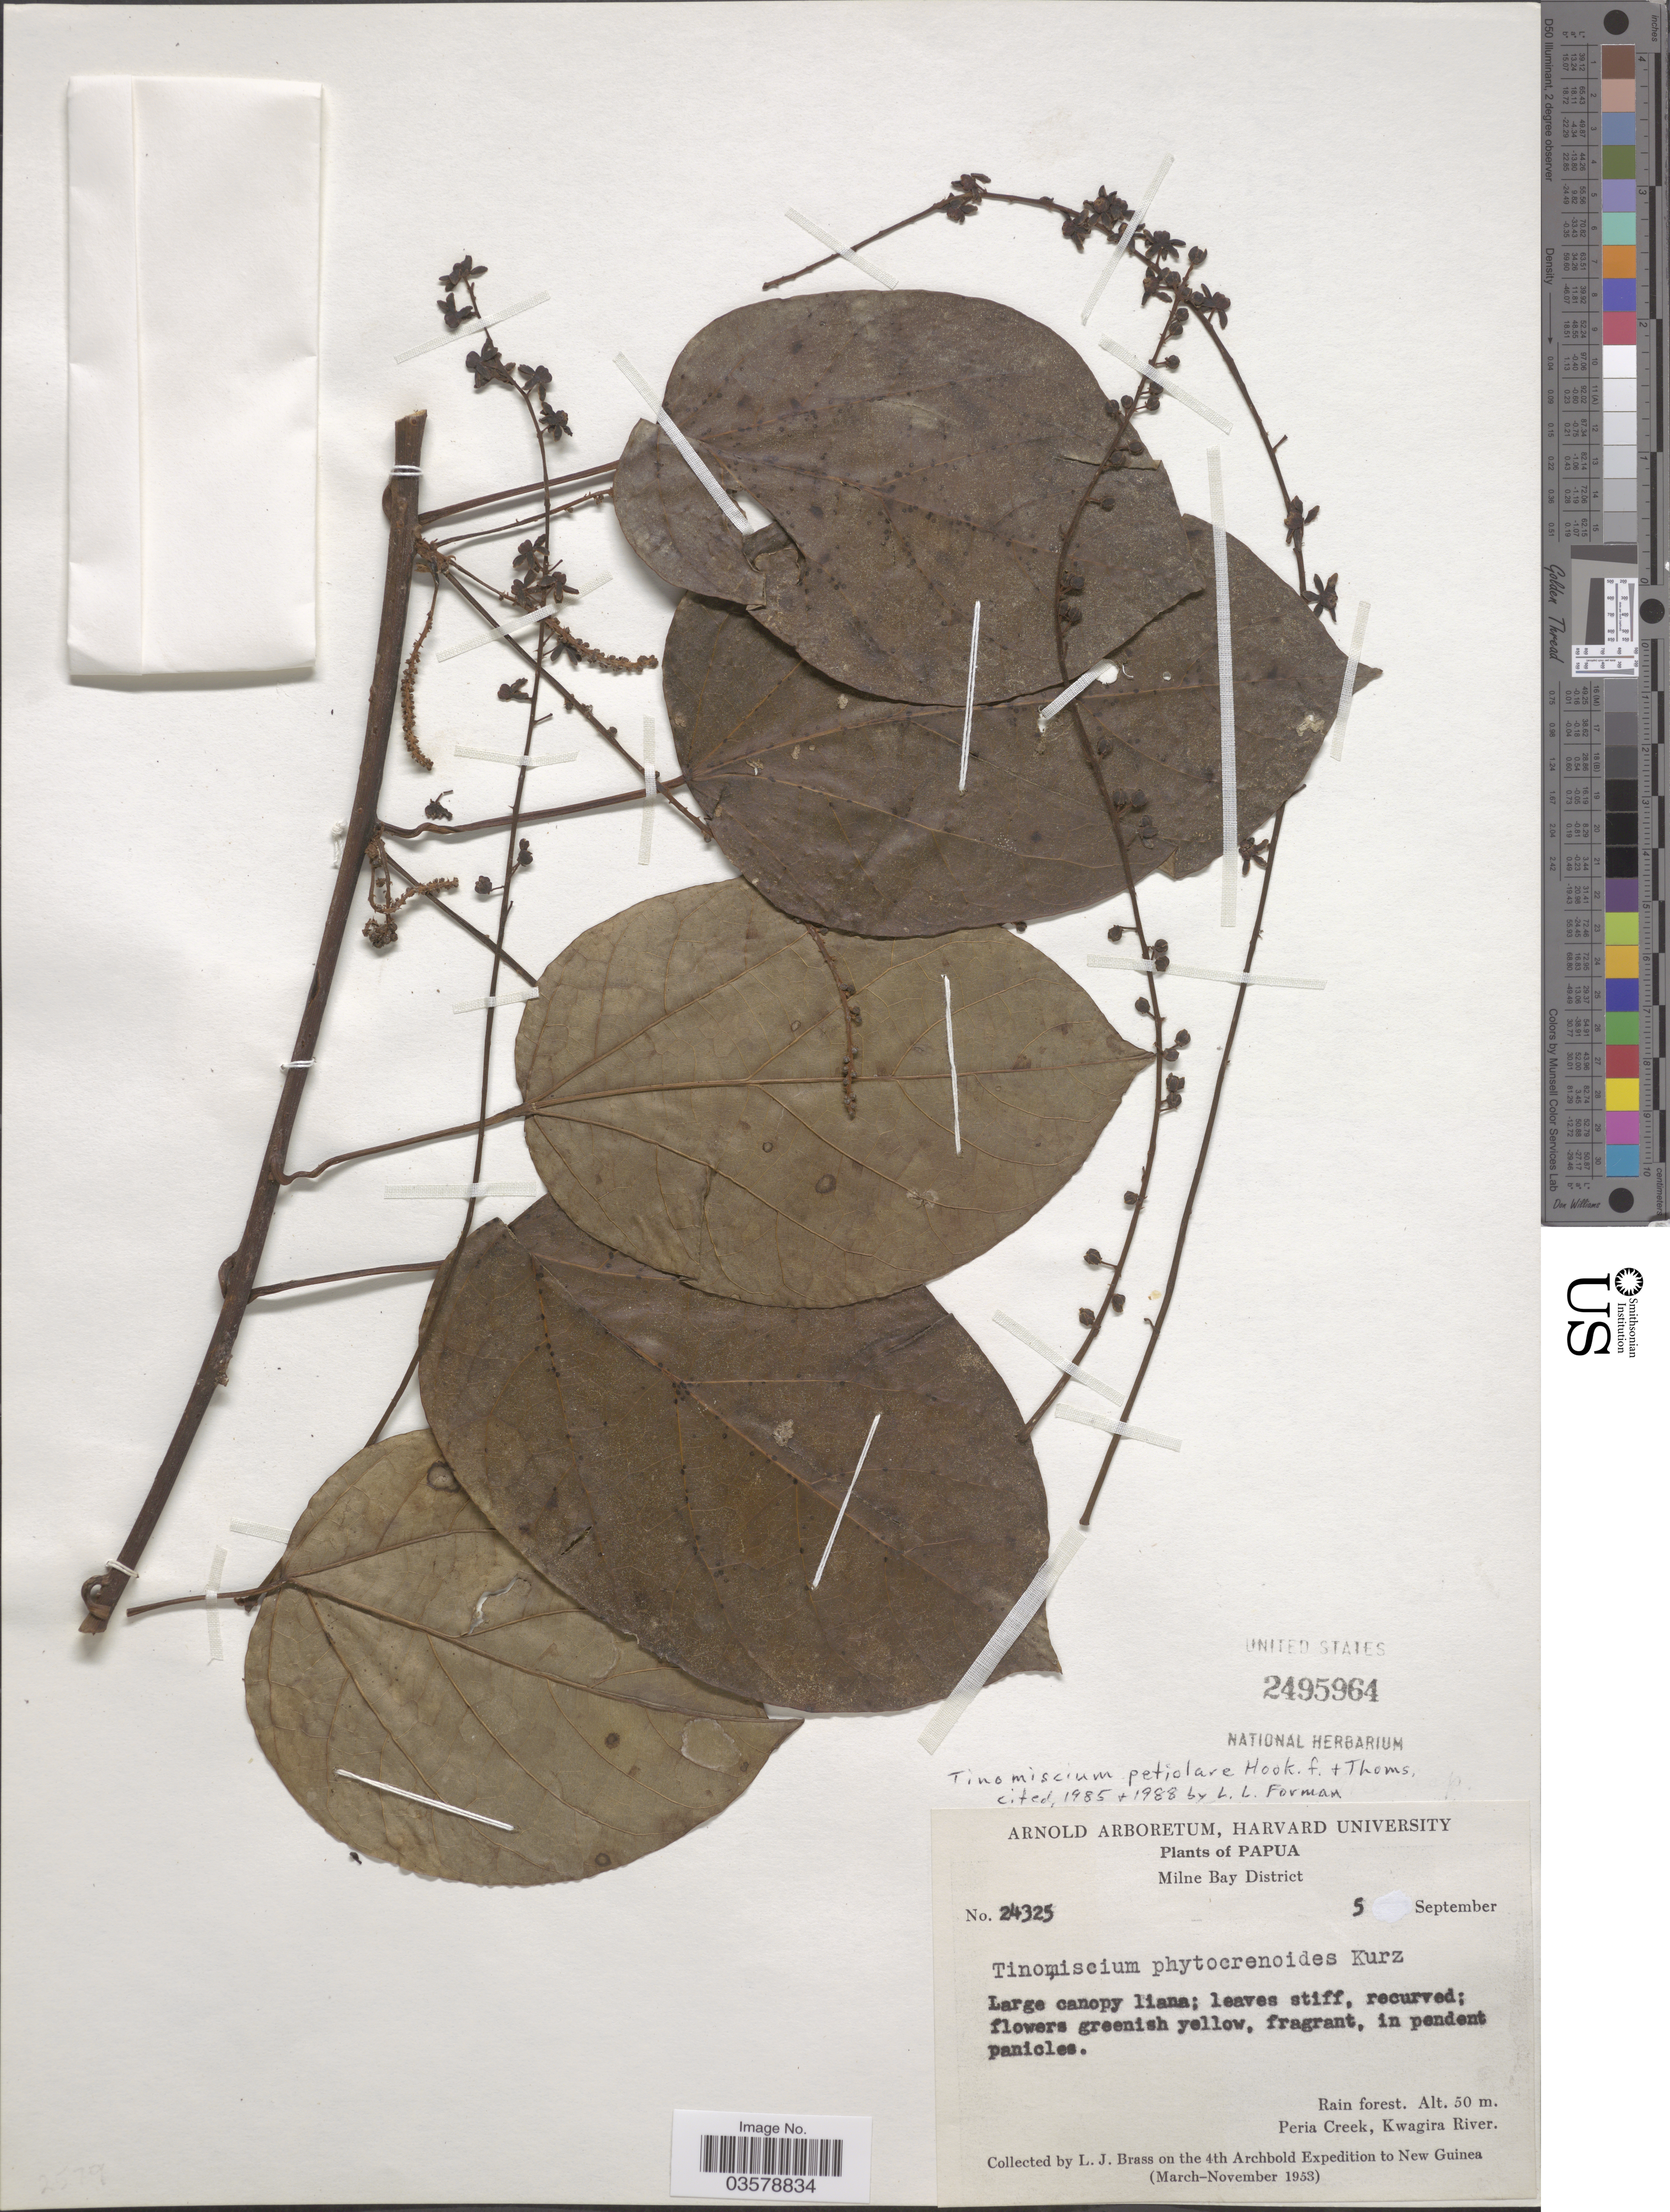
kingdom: Plantae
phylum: Tracheophyta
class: Magnoliopsida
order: Ranunculales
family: Menispermaceae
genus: Tinomiscium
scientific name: Tinomiscium petiolare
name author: Hook. f. & Thoms.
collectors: L. J. Brass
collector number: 24325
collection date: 1953-09-05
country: Papua New Guinea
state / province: Milne Bay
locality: Milne Bay District. Rain forest. Peria Creek, Kwagira River. New Guinea.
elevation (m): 50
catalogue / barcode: US 2495964